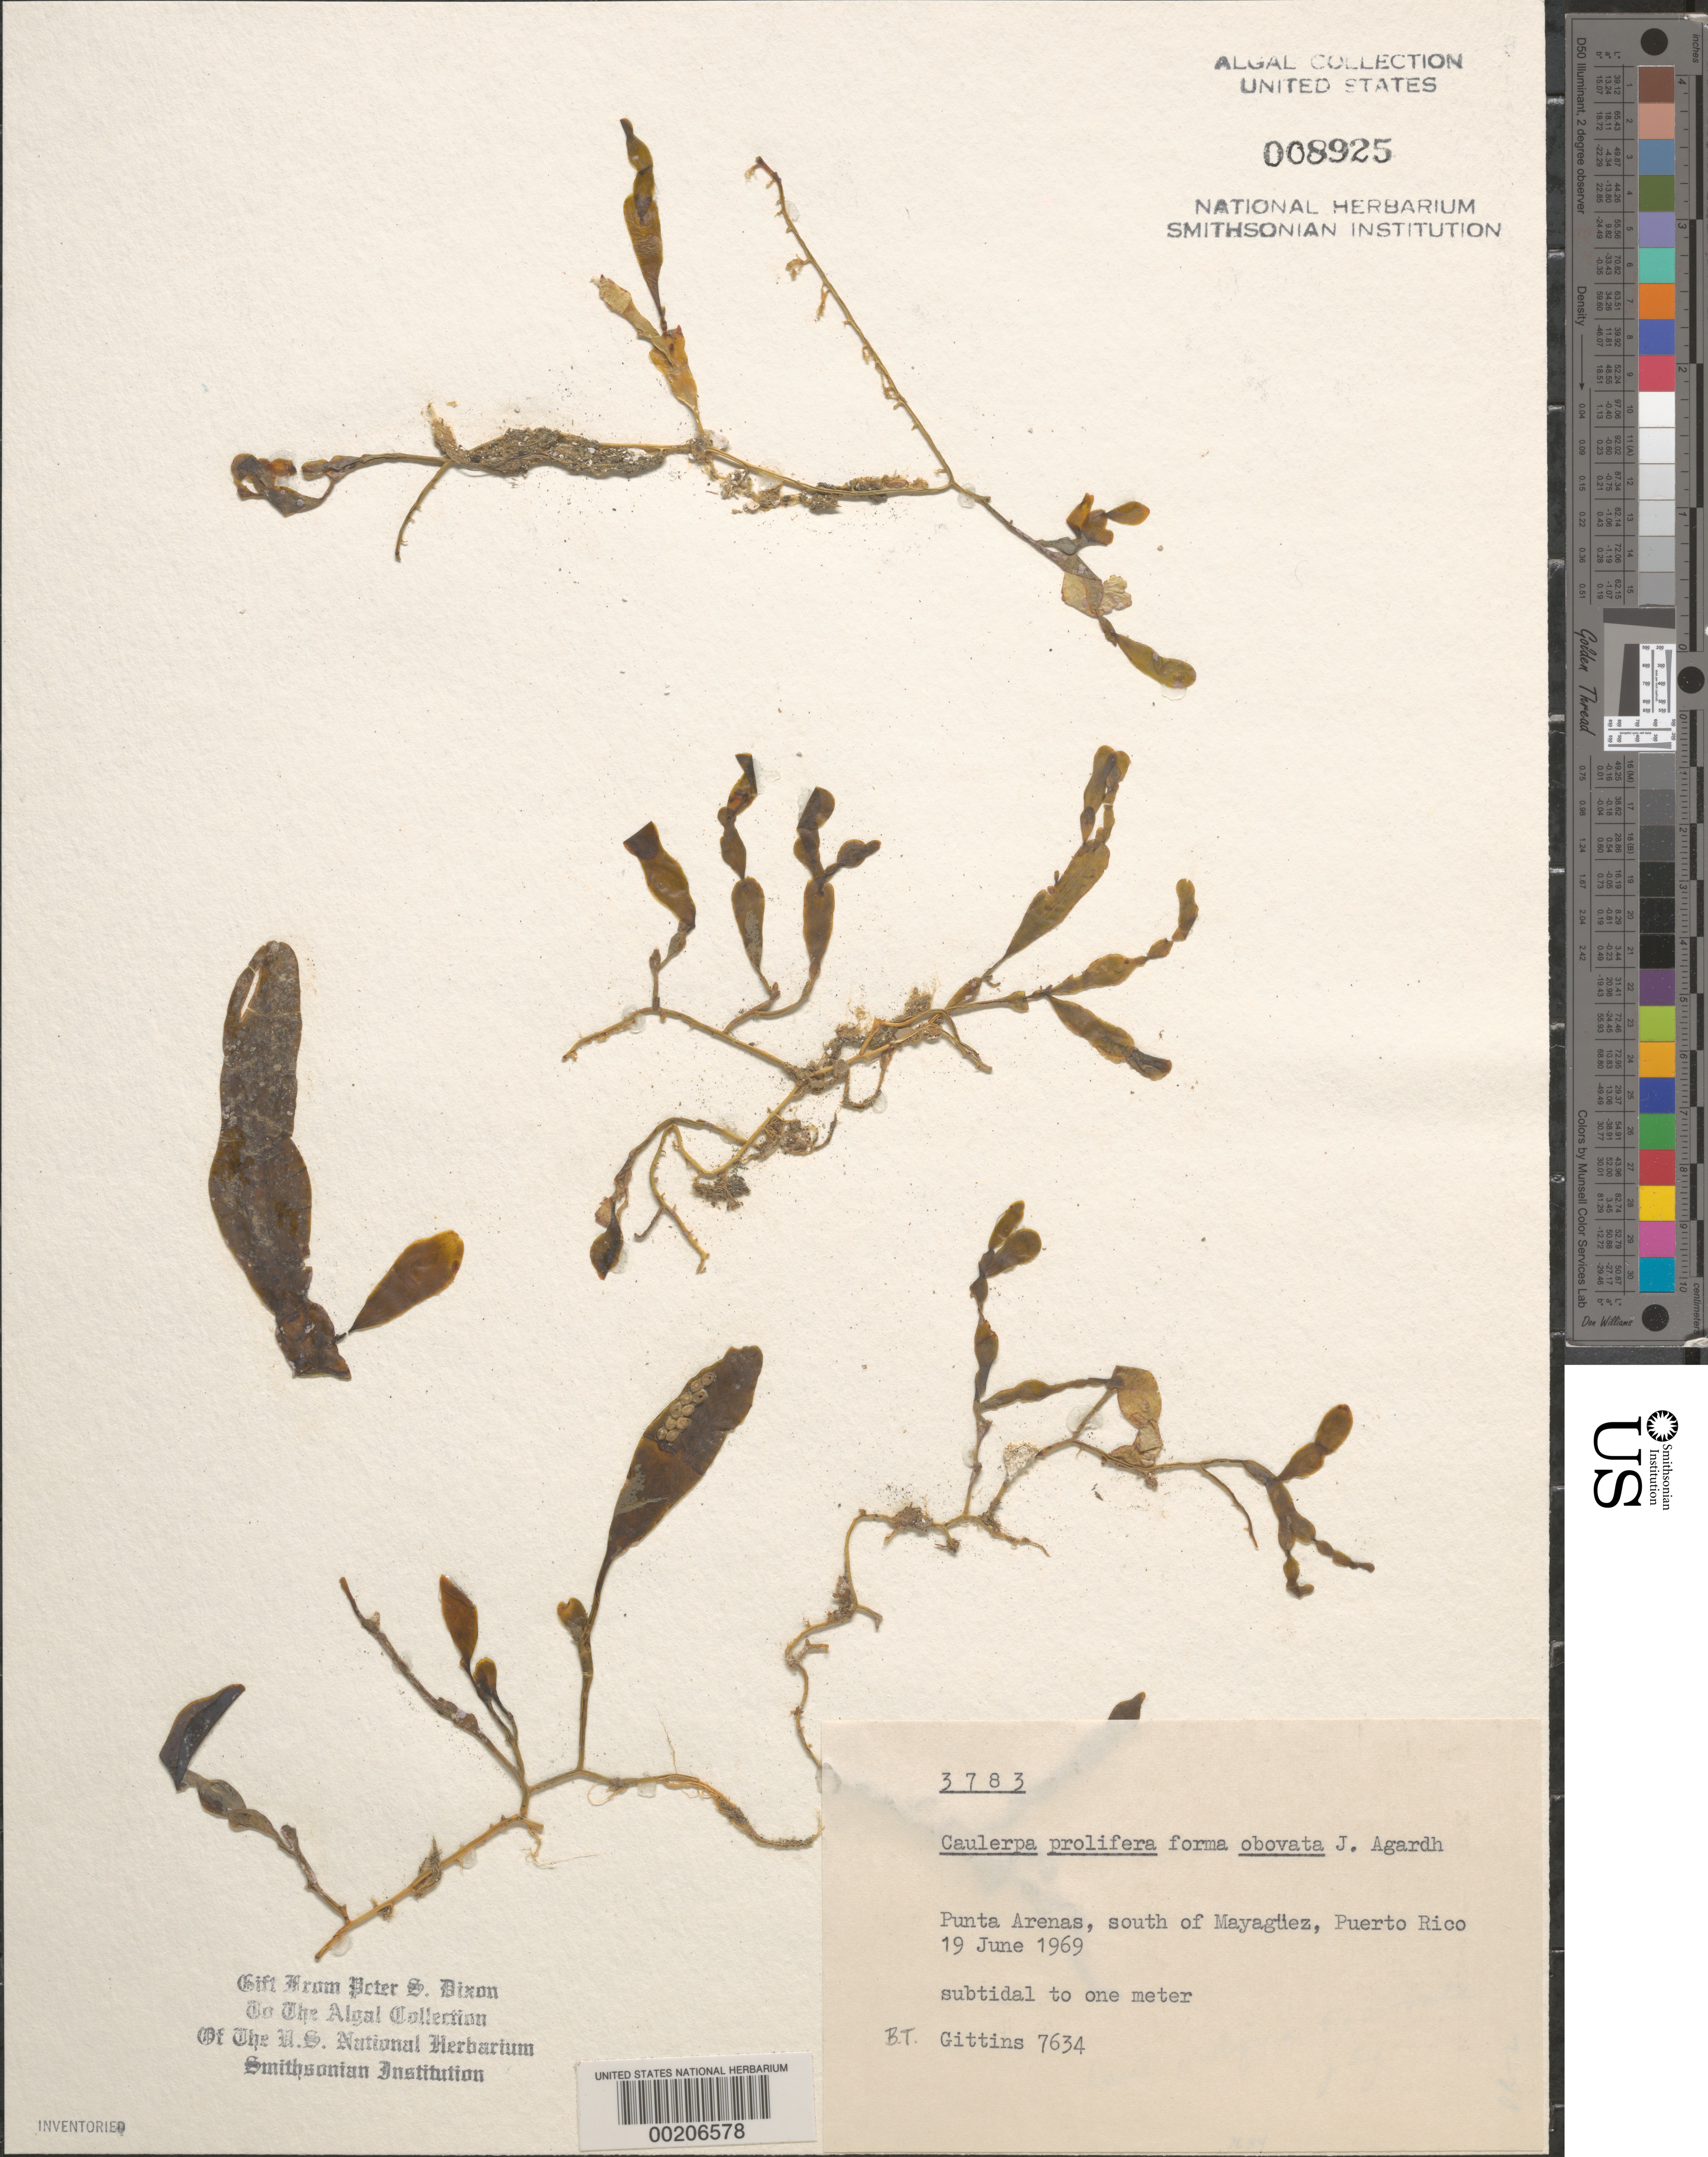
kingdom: Plantae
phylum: Chlorophyta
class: Ulvophyceae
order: Bryopsidales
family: Caulerpaceae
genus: Caulerpa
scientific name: Caulerpa prolifera f. obovata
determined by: Dixon, P. S.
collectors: B. Gittins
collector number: BTG 7634 & PSD 3783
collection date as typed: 19 Jun 1969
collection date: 1969-06-19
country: Puerto Rico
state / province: Mayaguez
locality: Punta arenas, south of mayaguez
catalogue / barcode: US 8925